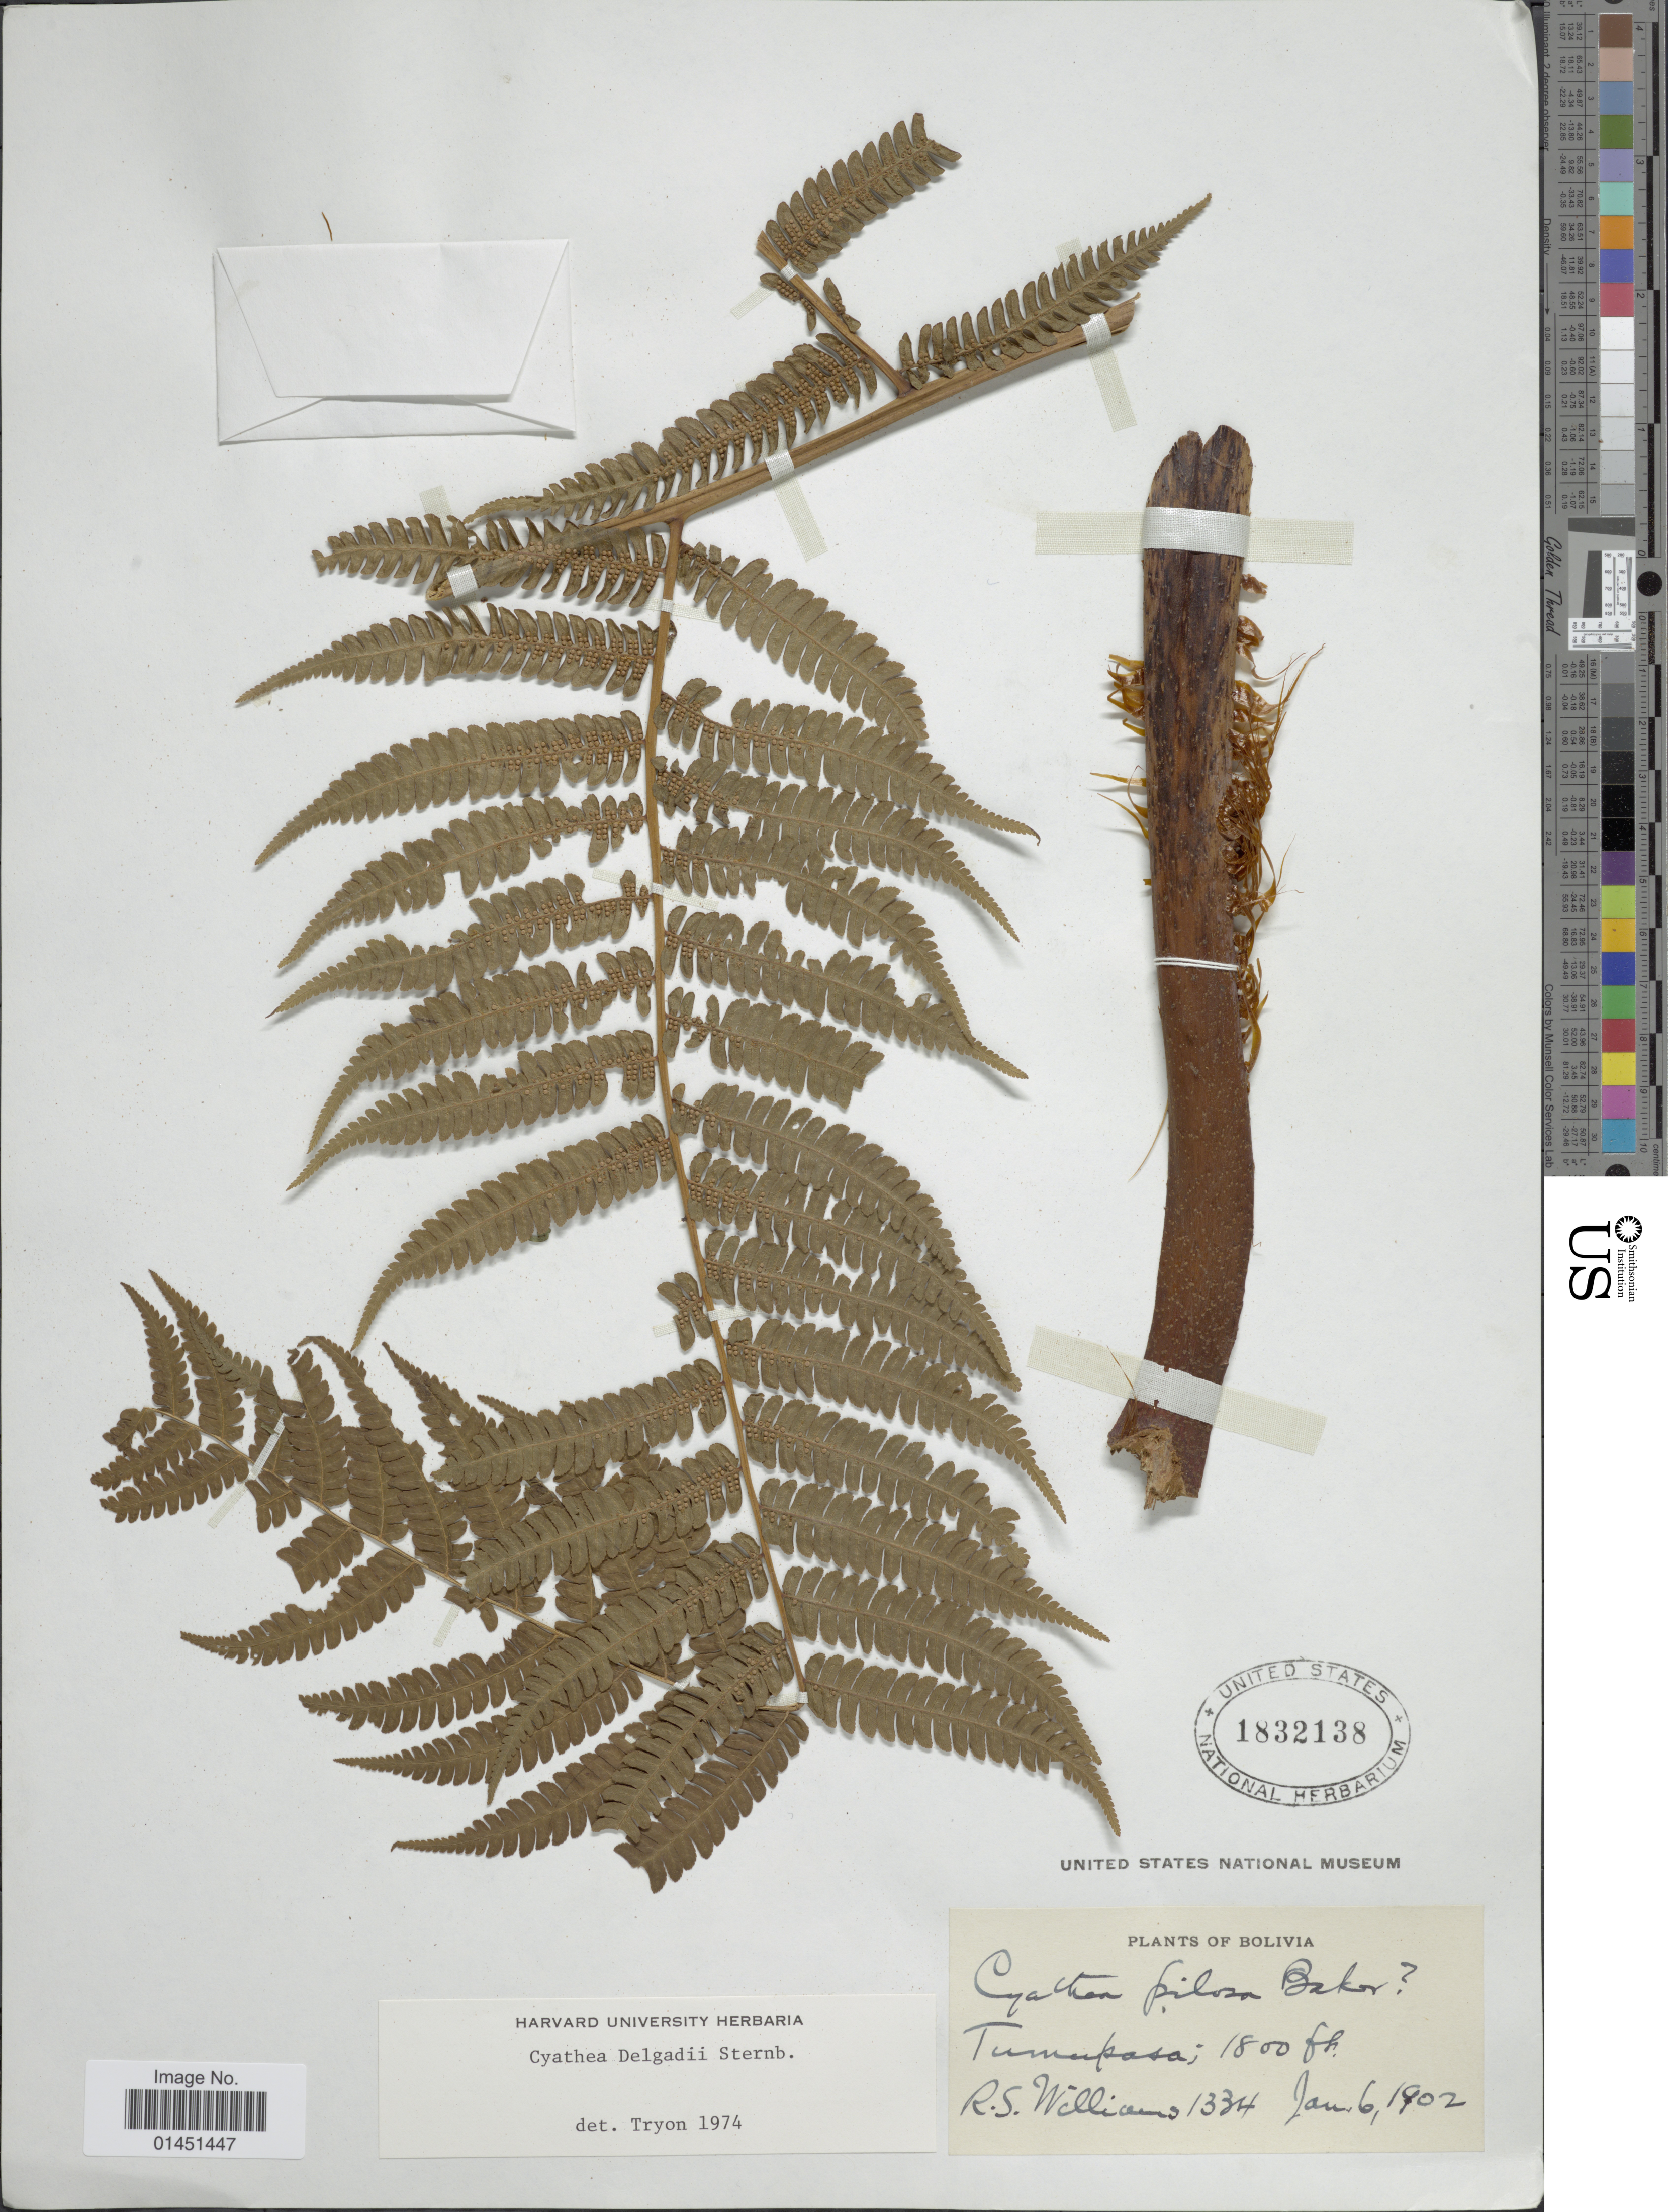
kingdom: Plantae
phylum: Tracheophyta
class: Polypodiopsida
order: Cyatheales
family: Cyatheaceae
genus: Cyathea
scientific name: Cyathea delgadii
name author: Pohl ex Sternb.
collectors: R. S. Williams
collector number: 1334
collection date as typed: Jan. 6, 1902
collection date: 1902-01-06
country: Bolivia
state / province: La Paz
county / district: Iturralde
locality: Tumupasa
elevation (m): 549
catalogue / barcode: US 1832138